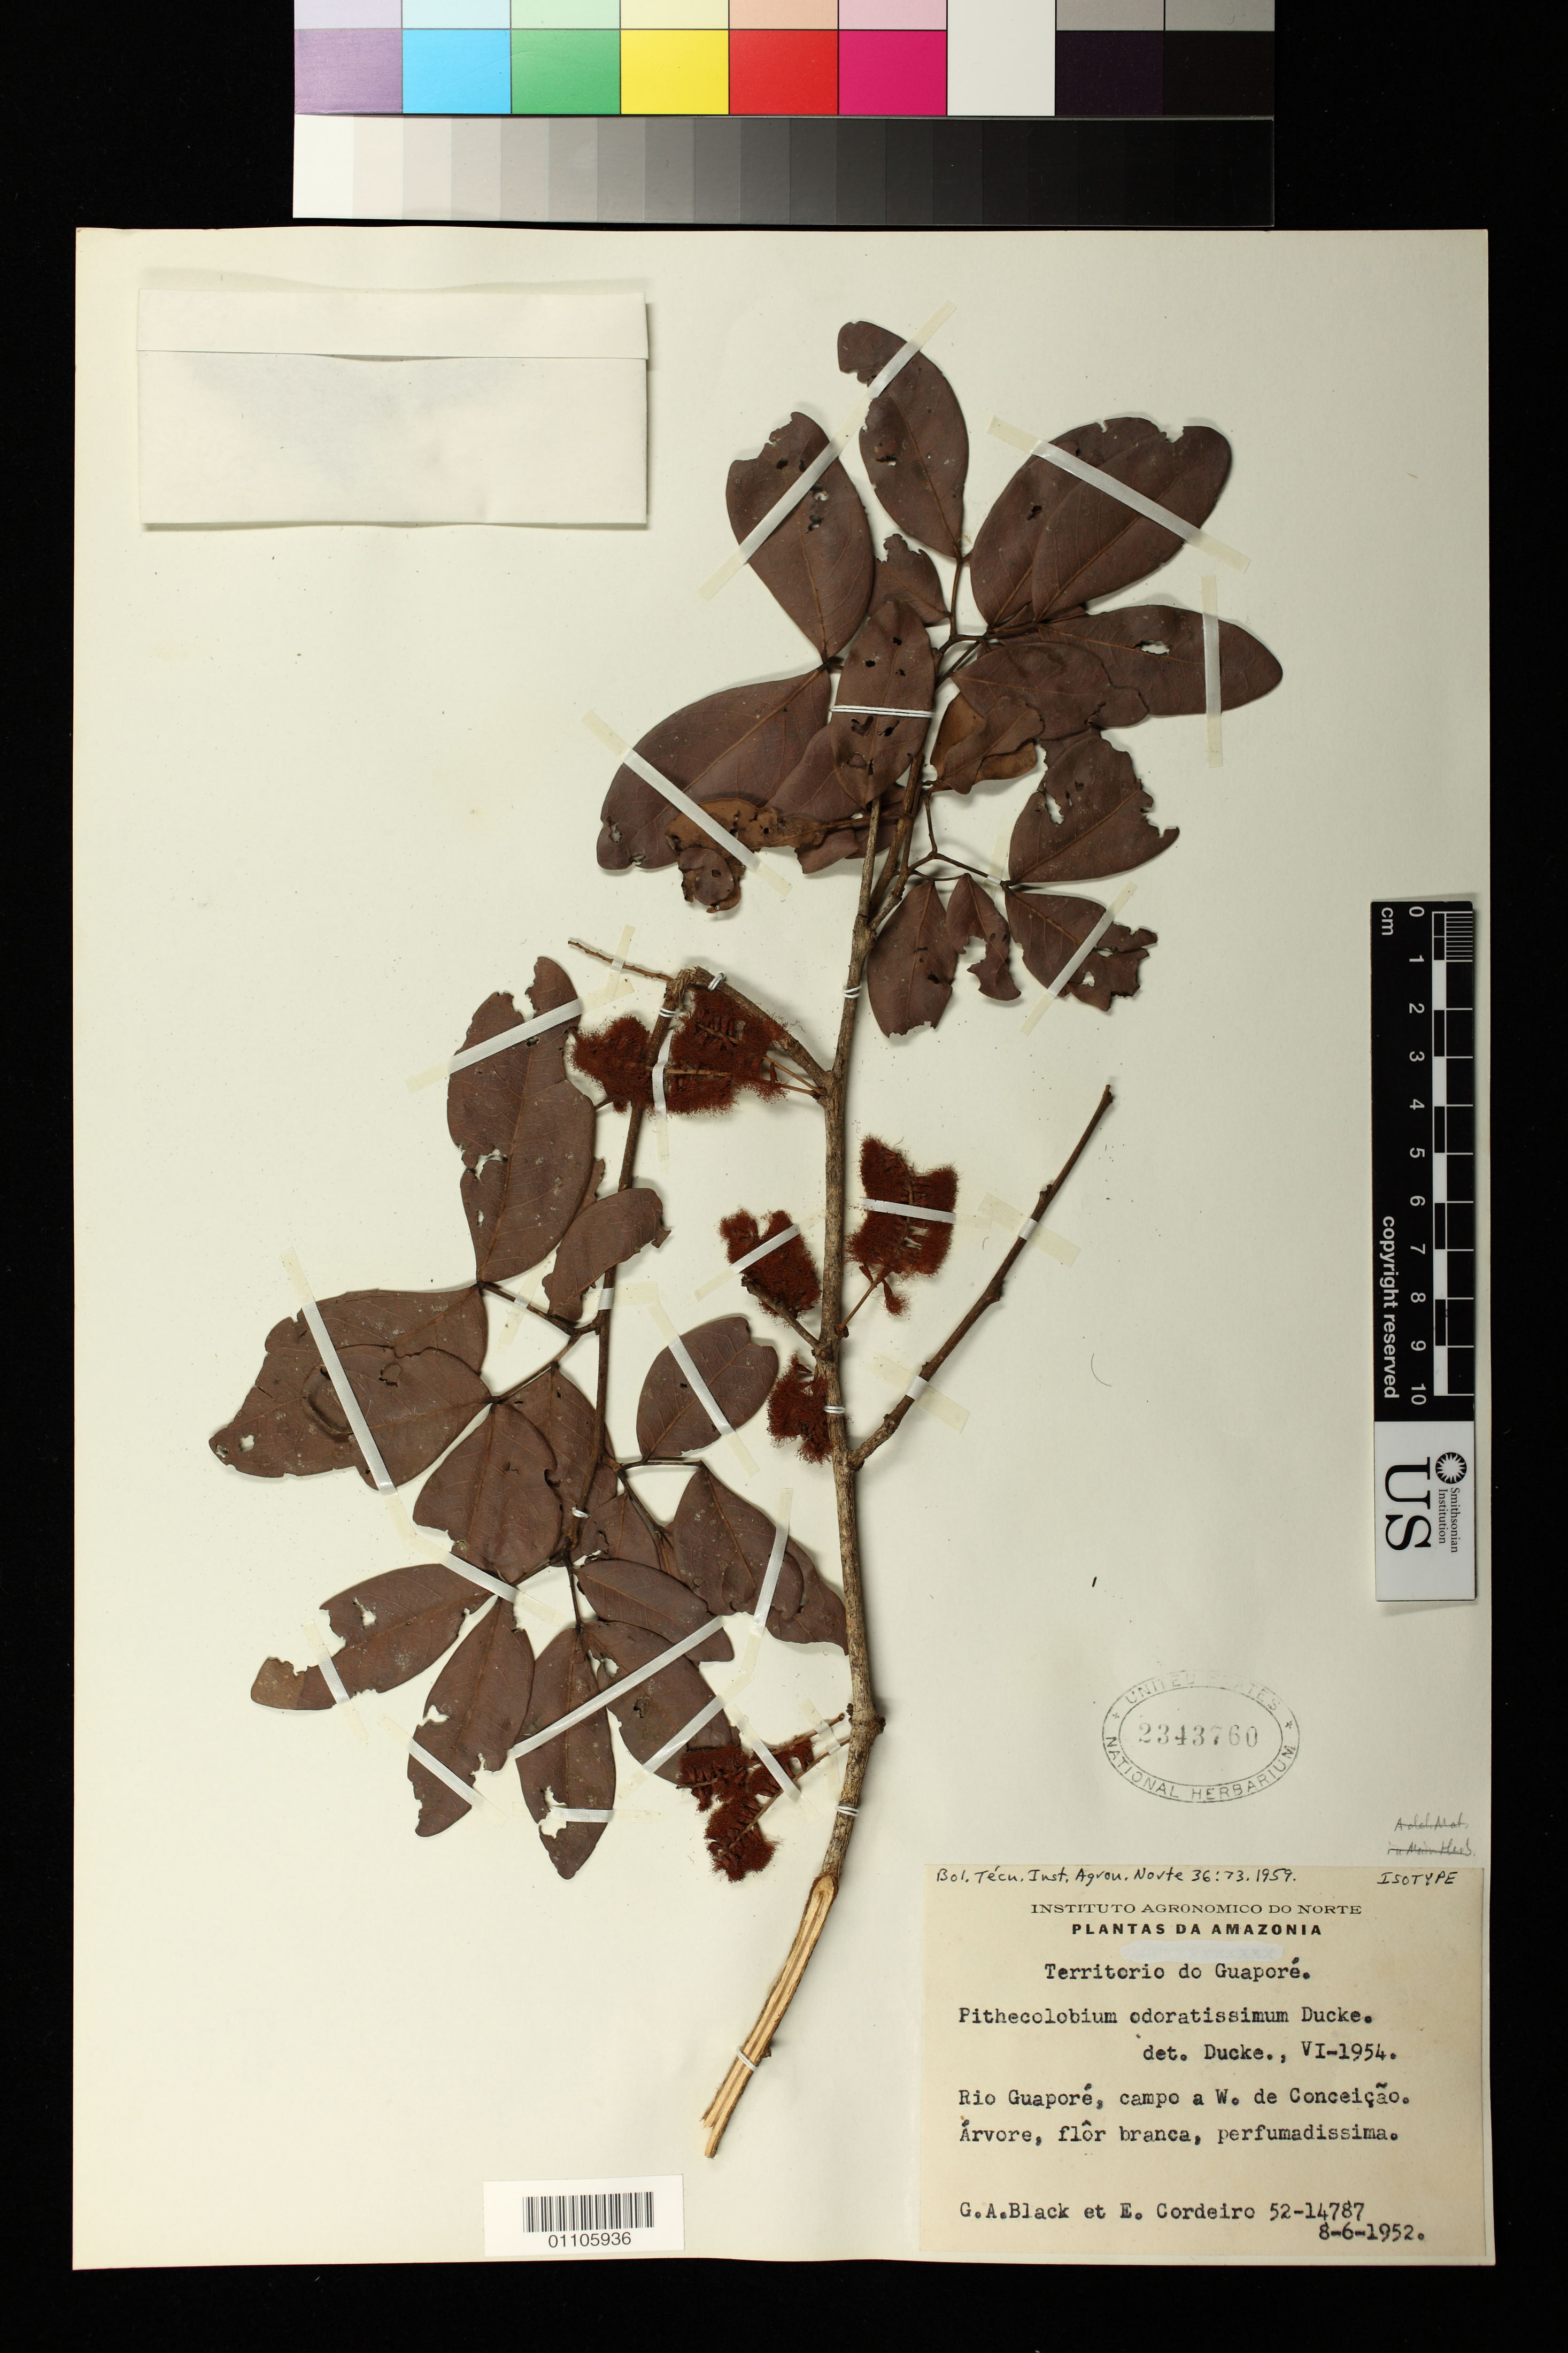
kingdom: Plantae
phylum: Tracheophyta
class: Magnoliopsida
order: Fabales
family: Fabaceae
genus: Pithecellobium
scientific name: Pithecellobium odoratissimum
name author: Ducke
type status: Isotype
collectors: G. A. Black & E. Cordeiro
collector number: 52-14787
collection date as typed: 8-6-1952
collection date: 1952-06-08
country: Brazil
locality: Territorio do Guaporé. Rio Guaporé, campo a W. de Conceição..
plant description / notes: Holotype at IAN. Cited by Barneby & Grimes.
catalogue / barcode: US 2343760